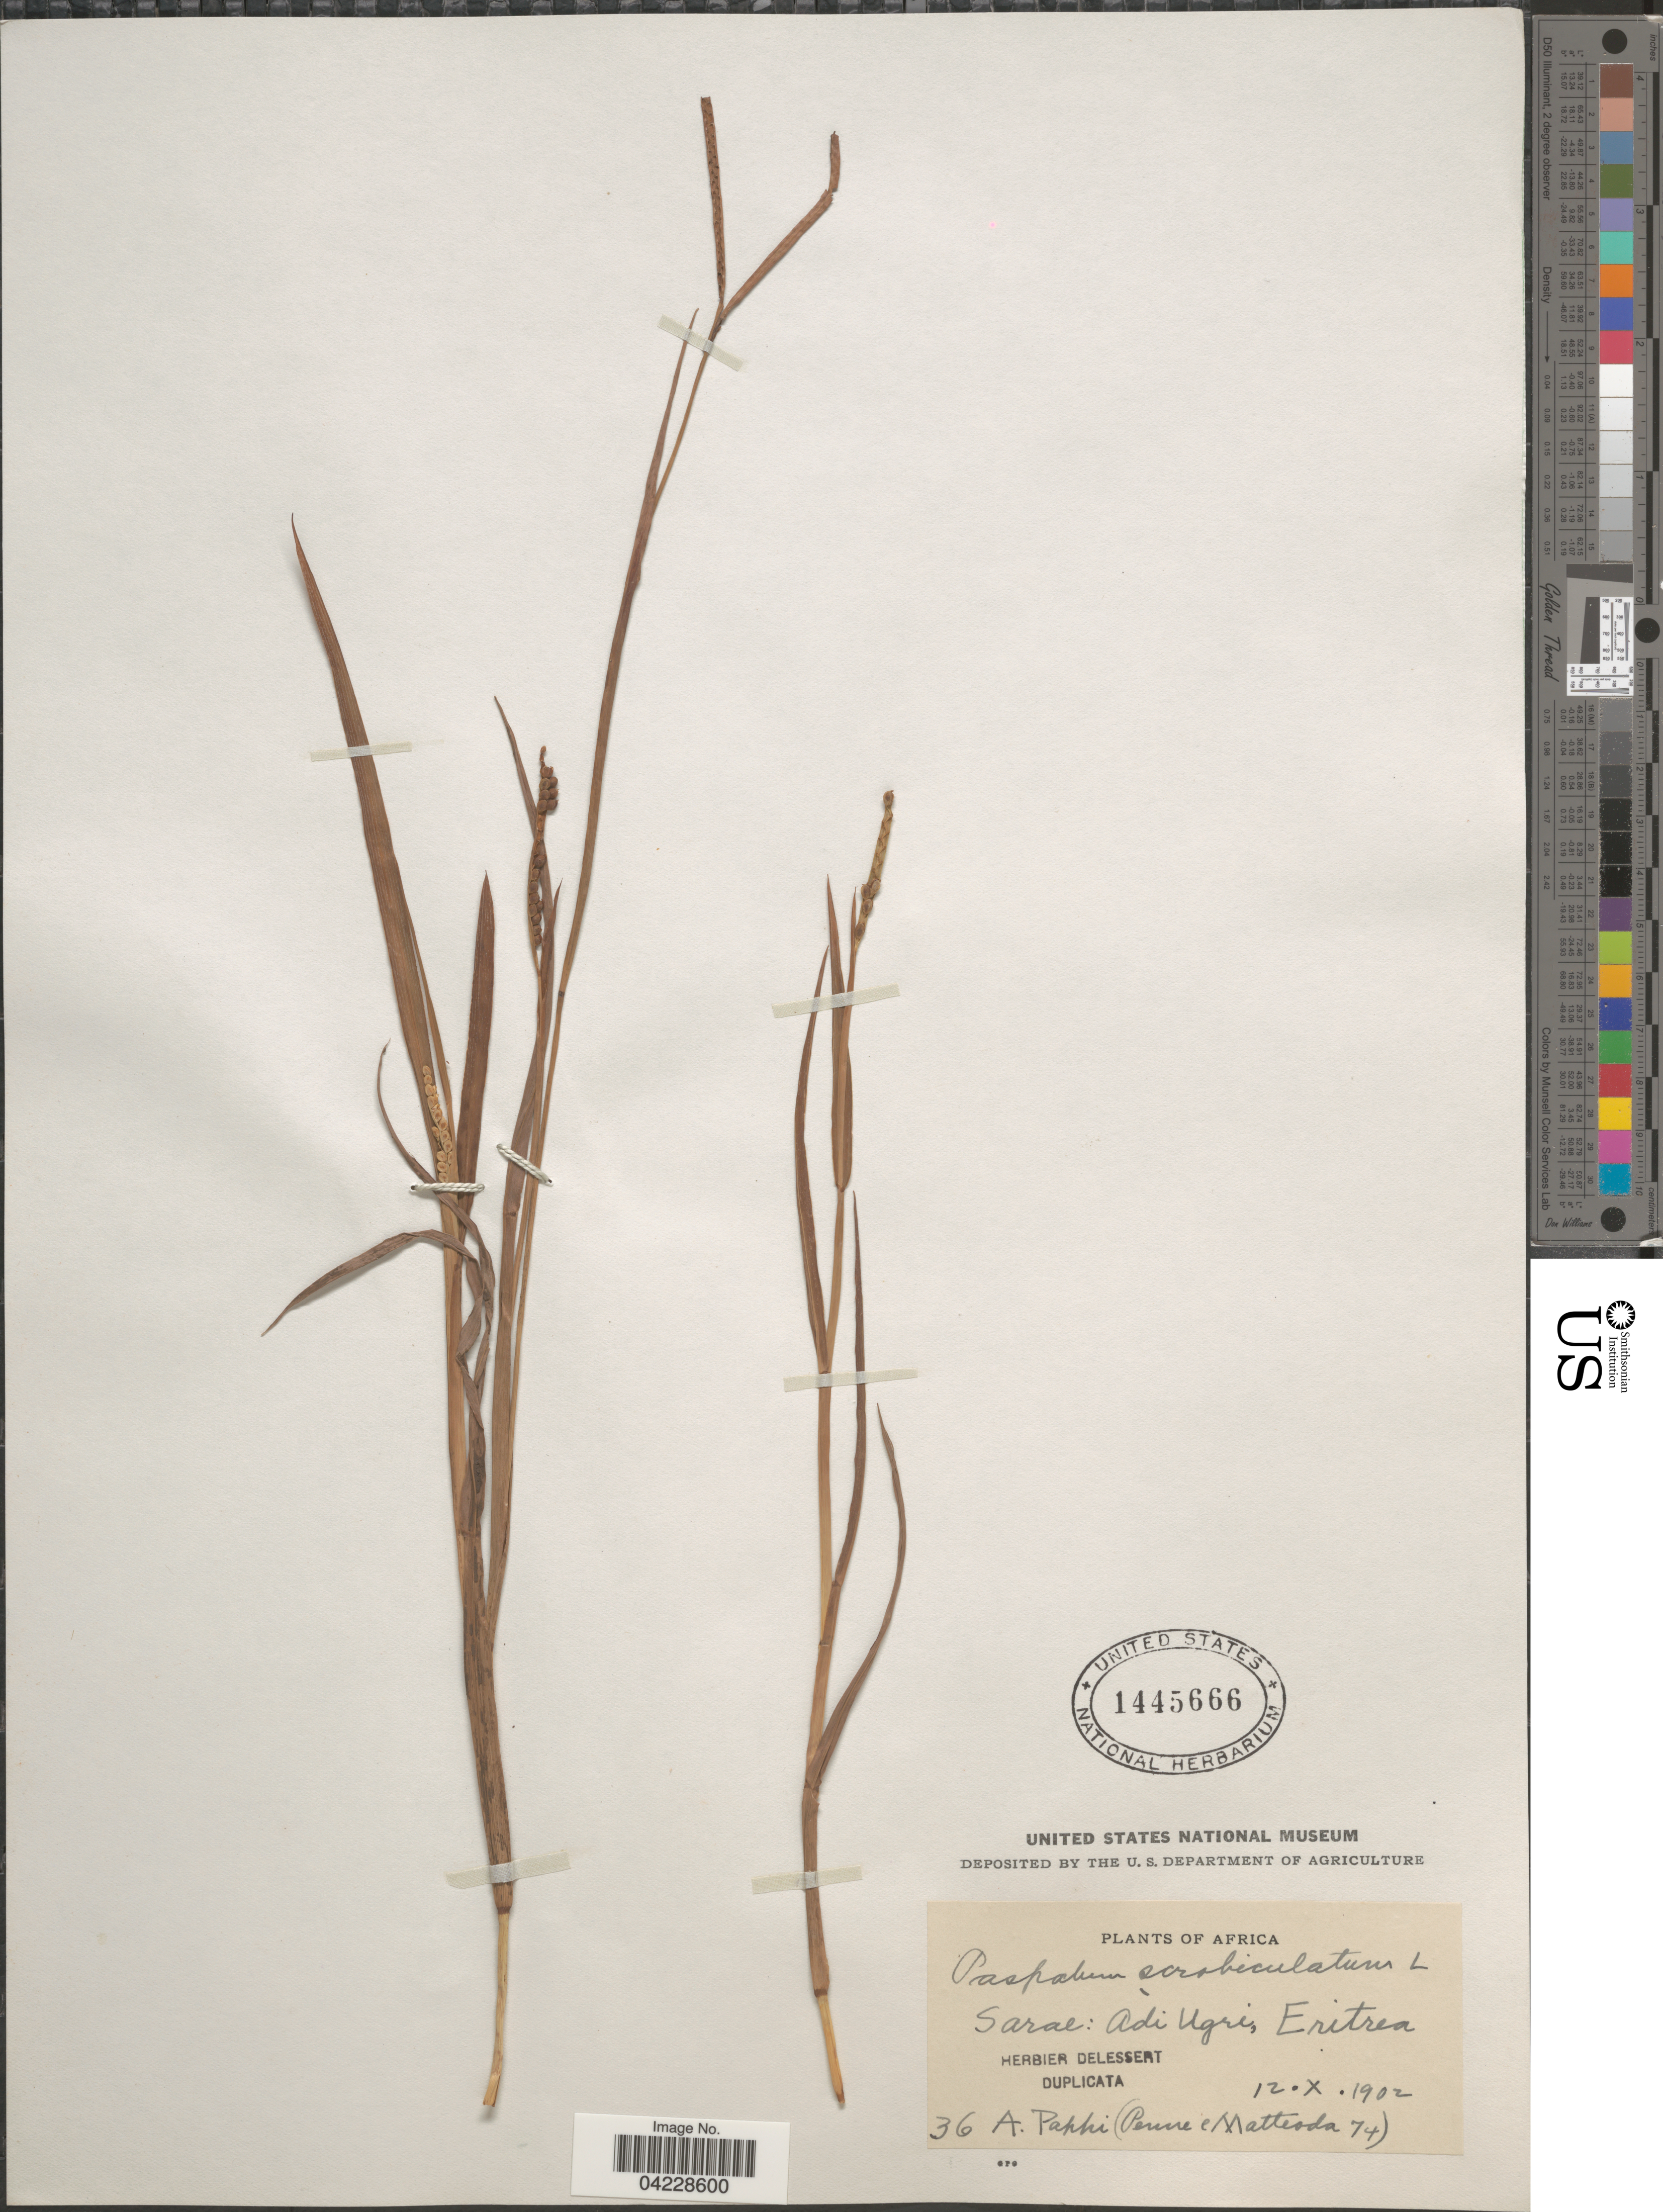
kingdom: Plantae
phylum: Tracheophyta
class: Liliopsida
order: Poales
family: Poaceae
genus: Paspalum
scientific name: Paspalum scrobiculatum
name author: L.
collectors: A. Pappi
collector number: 36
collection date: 1902-10-12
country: Eritrea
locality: Saral: Adi Ugri.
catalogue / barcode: US 1445666